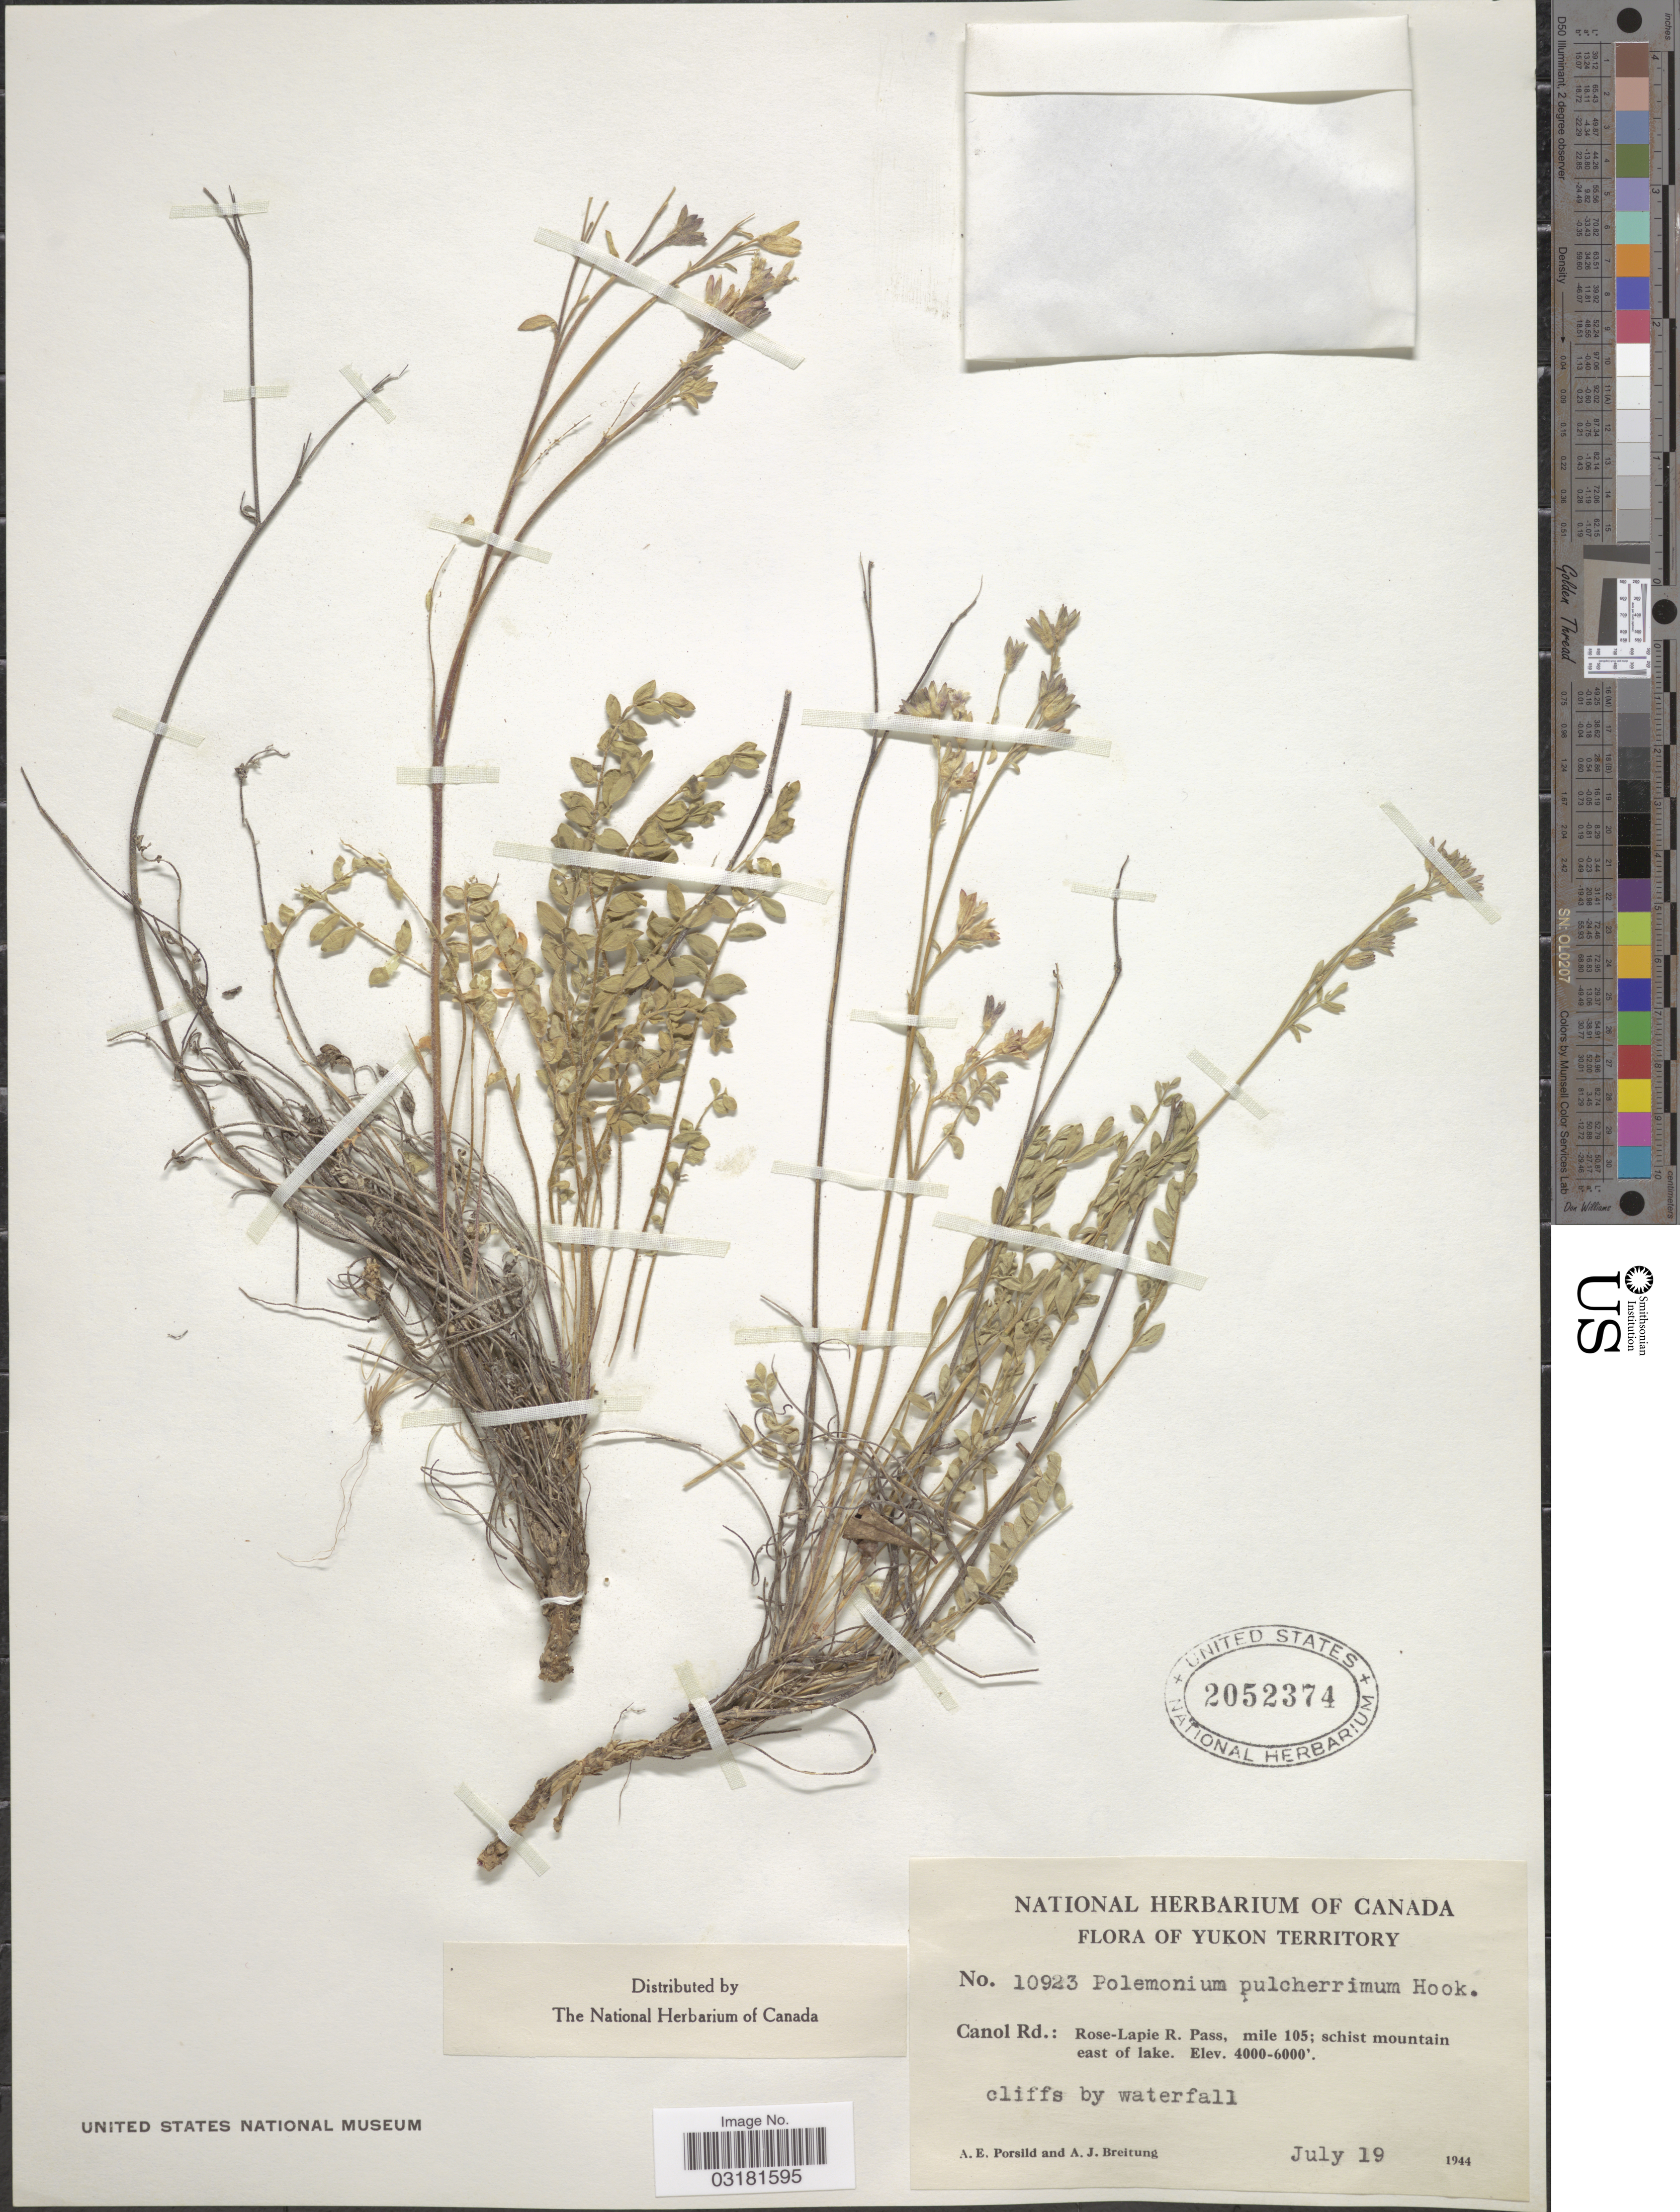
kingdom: Plantae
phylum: Tracheophyta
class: Magnoliopsida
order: Ericales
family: Polemoniaceae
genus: Polemonium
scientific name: Polemonium pulcherrimum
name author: Hook.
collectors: A. E. Porsild & A. Breitung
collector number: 10923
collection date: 1944-07-19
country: Canada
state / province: Yukon Territory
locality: Canol Rd.: Rose-Lapie R. Pass, mile 105; schist mountain east of lake.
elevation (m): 1219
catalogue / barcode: US 2052374